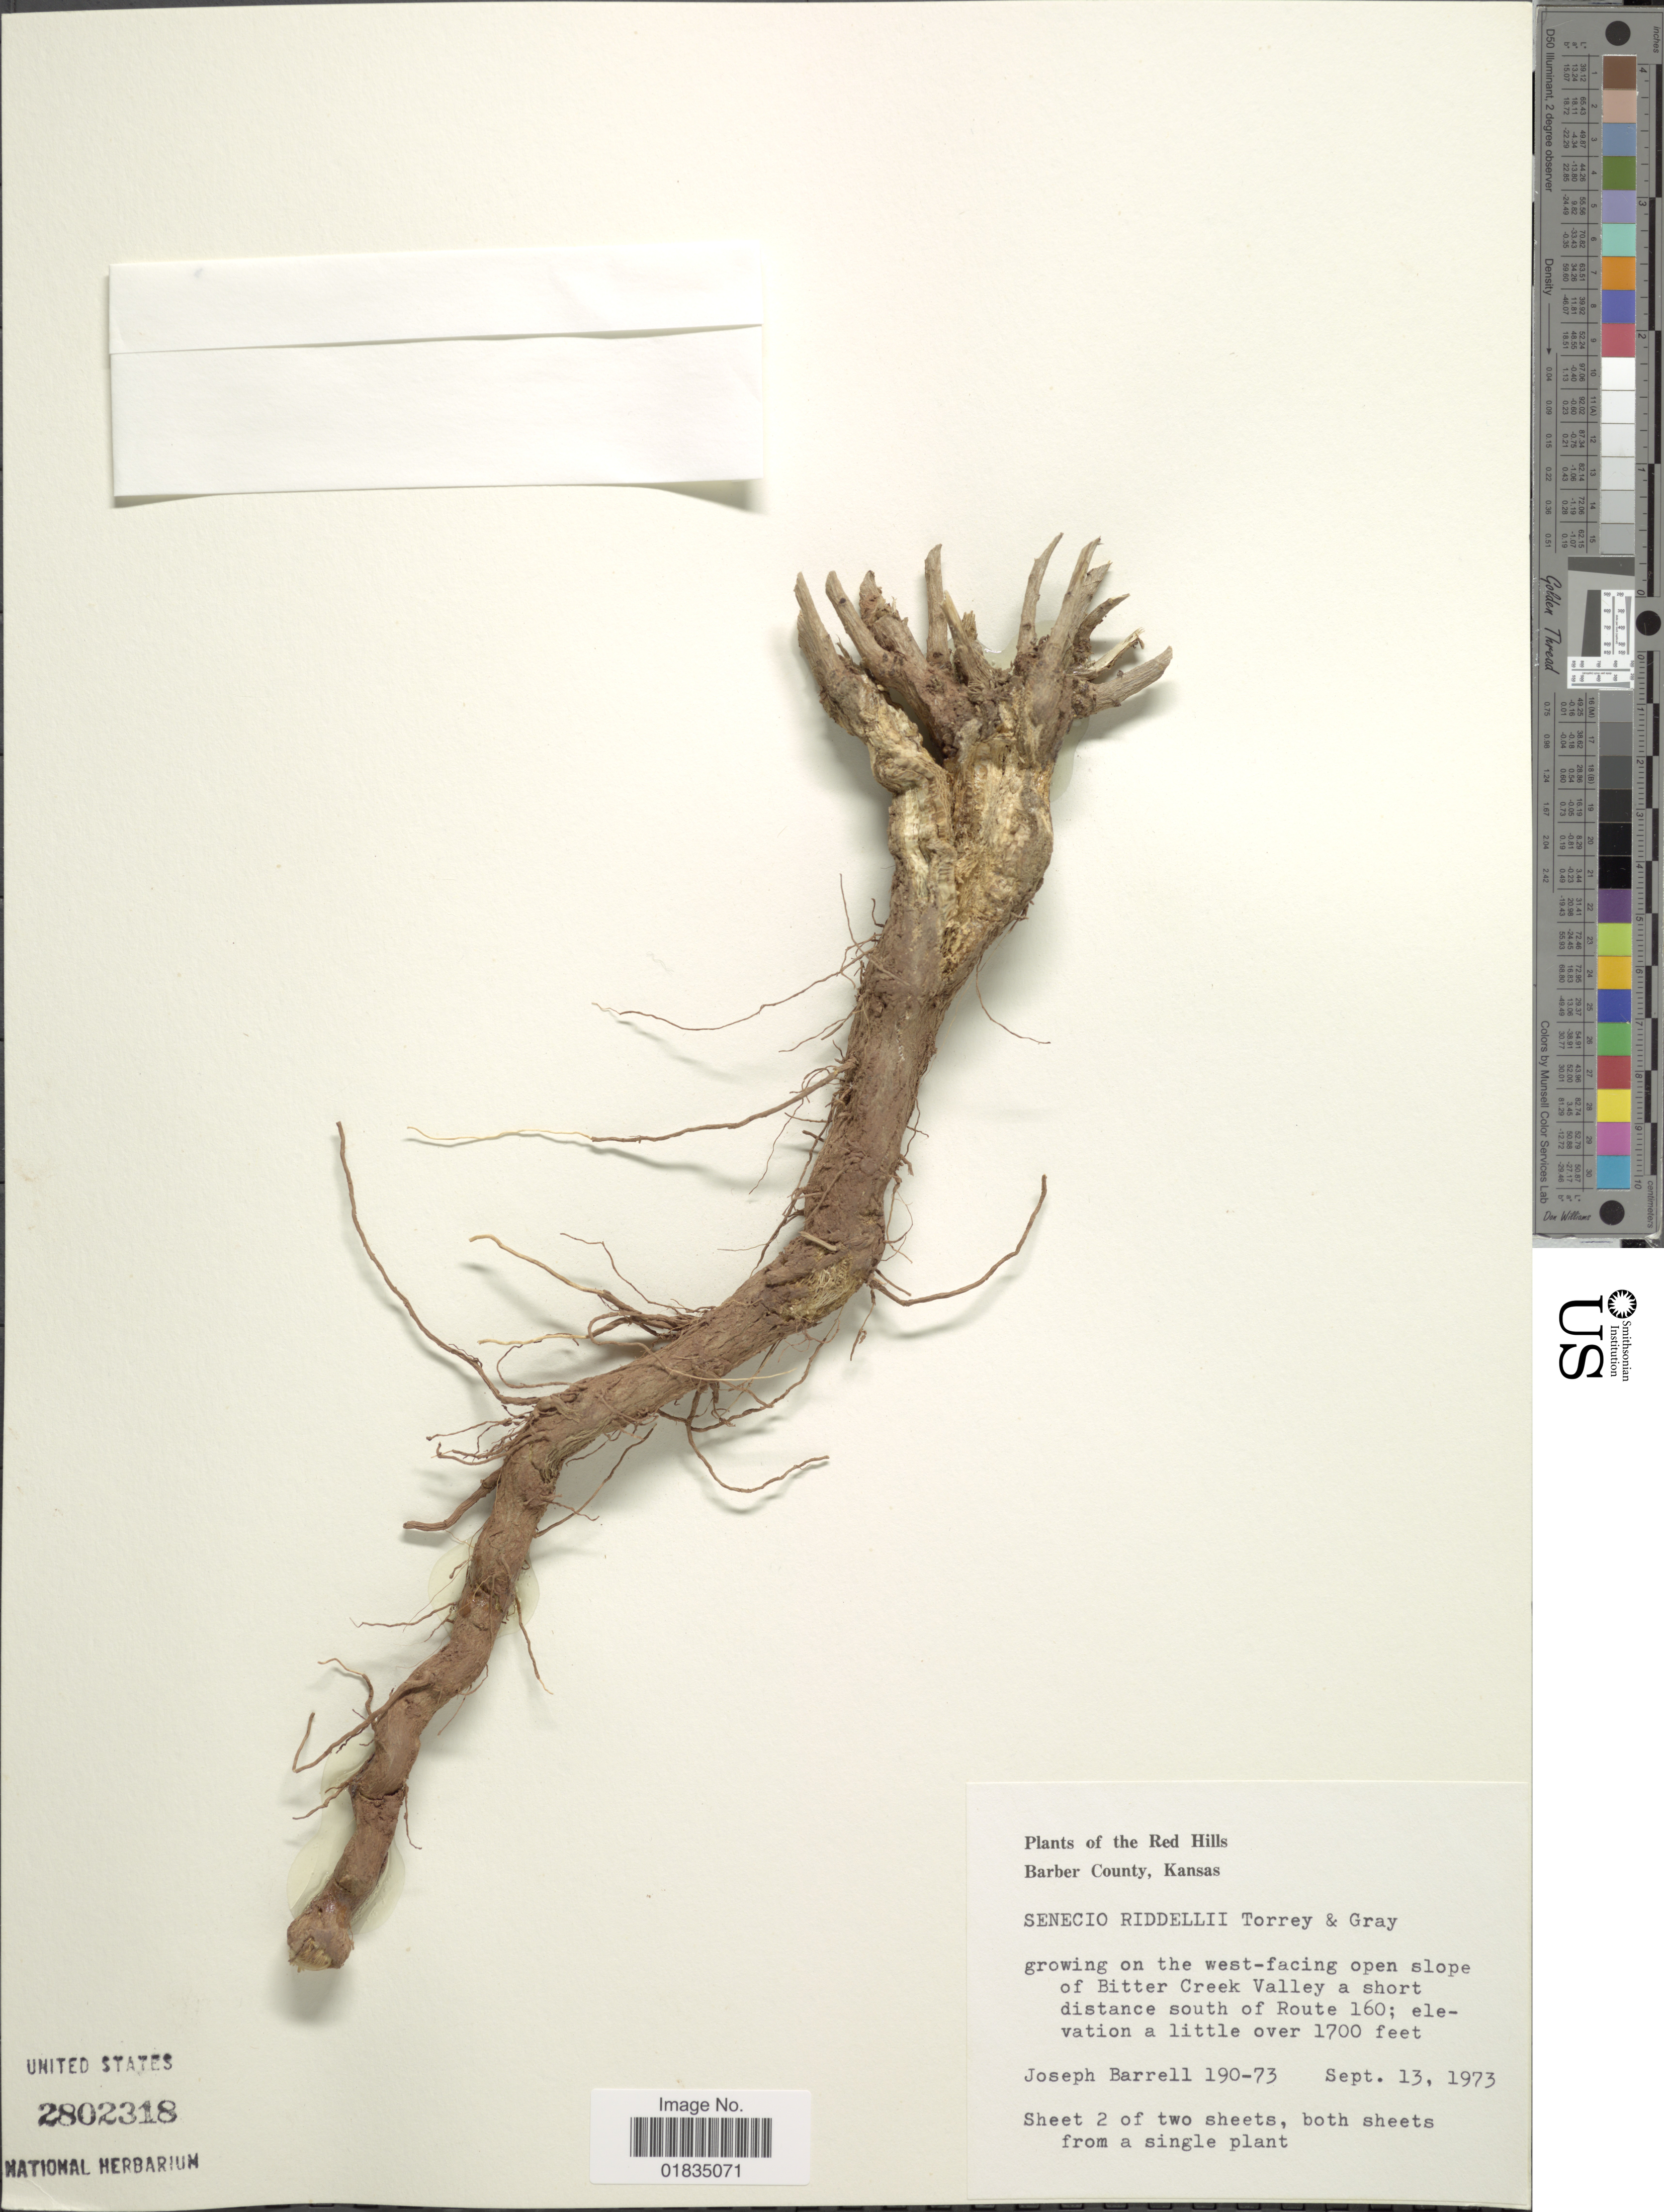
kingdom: Plantae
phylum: Tracheophyta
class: Magnoliopsida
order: Asterales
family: Asteraceae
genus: Senecio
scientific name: Senecio riddellii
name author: Torr. & A. Gray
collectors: J. Barrell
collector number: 190-73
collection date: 1973-09-13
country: United States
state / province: Kansas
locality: Red Hills, Barber County, Open slope of Bitter Creek Valley a short distance south of Route 160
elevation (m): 518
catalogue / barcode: US 2802318